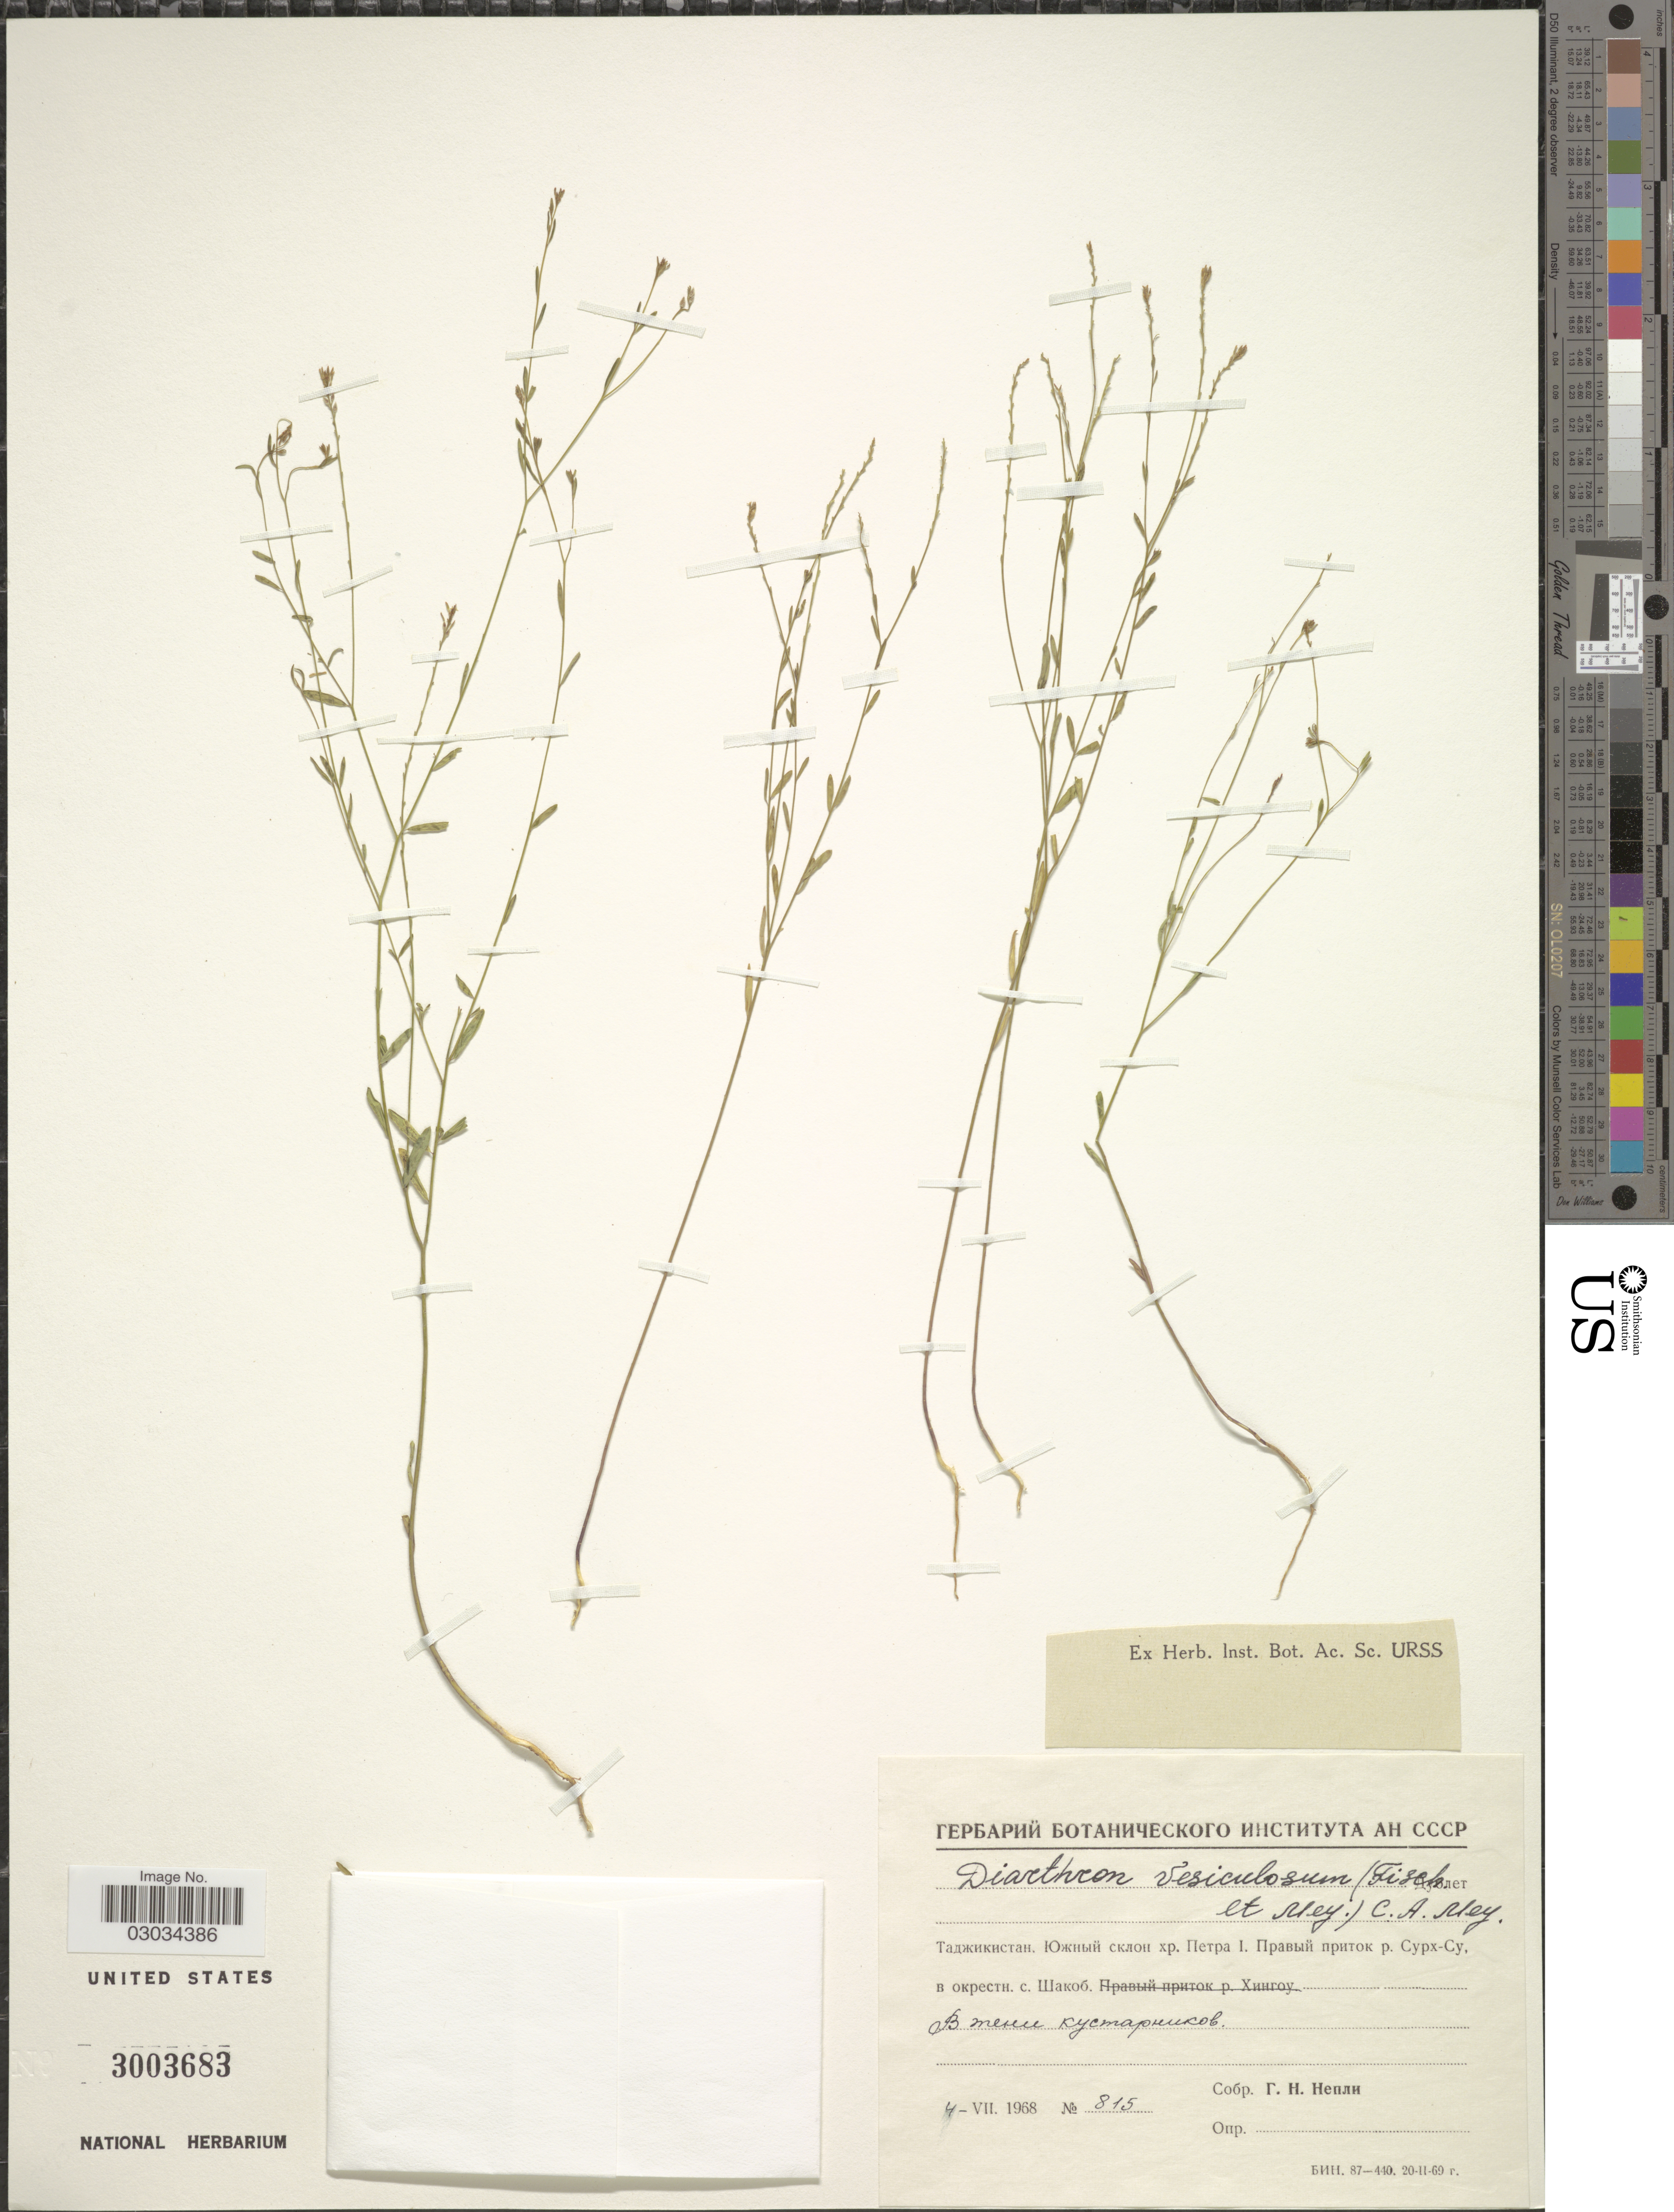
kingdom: Plantae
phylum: Tracheophyta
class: Magnoliopsida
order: Malvales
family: Thymelaeaceae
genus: Diarthron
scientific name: Diarthron vesiculosum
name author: (Fisch. & C.A. Mey. ex Kar. & Kir.) C.A. Mey.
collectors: G. Nepli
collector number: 815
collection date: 1968-07-04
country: Tajikistan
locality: Peter the First Range, Surkh-su River, vicinity of village Shakob.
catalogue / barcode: US 3003683